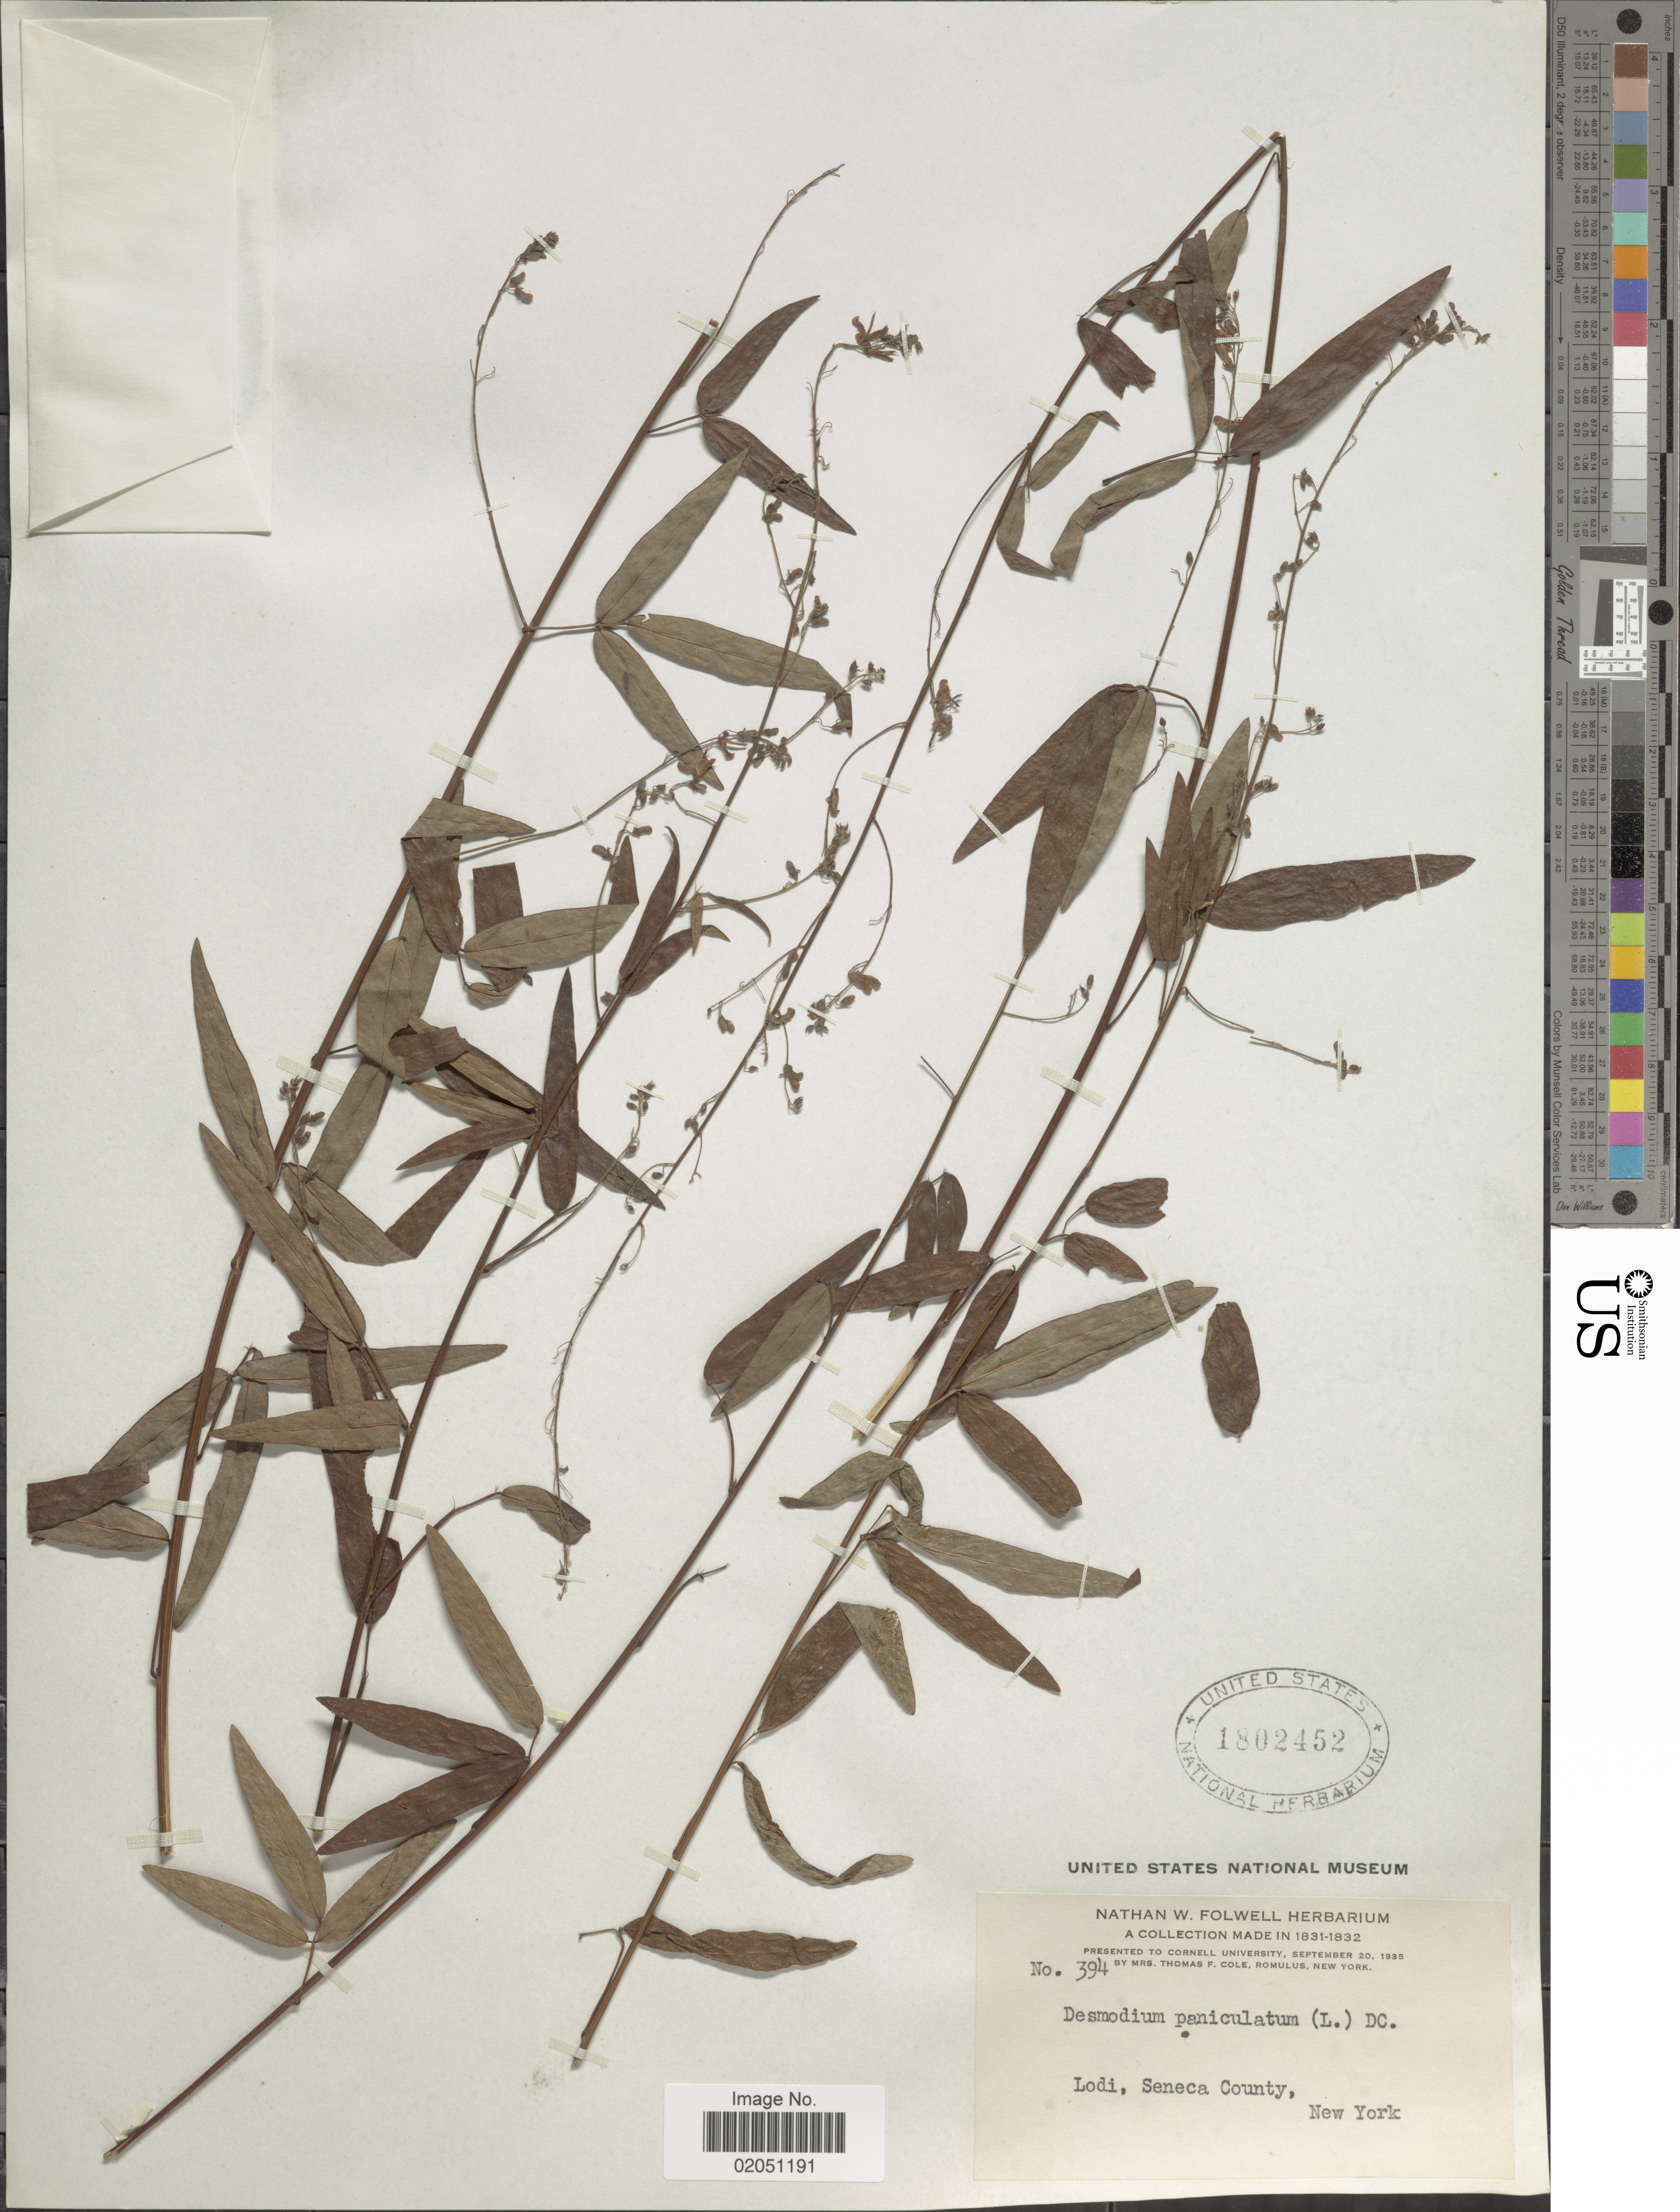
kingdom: Plantae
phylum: Tracheophyta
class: Magnoliopsida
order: Fabales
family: Fabaceae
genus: Desmodium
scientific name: Desmodium paniculatum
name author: (L.) DC.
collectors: T. Cole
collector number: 394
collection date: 1935-09-20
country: United States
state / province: New York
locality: Lodi, Seneca County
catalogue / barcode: US 1802452